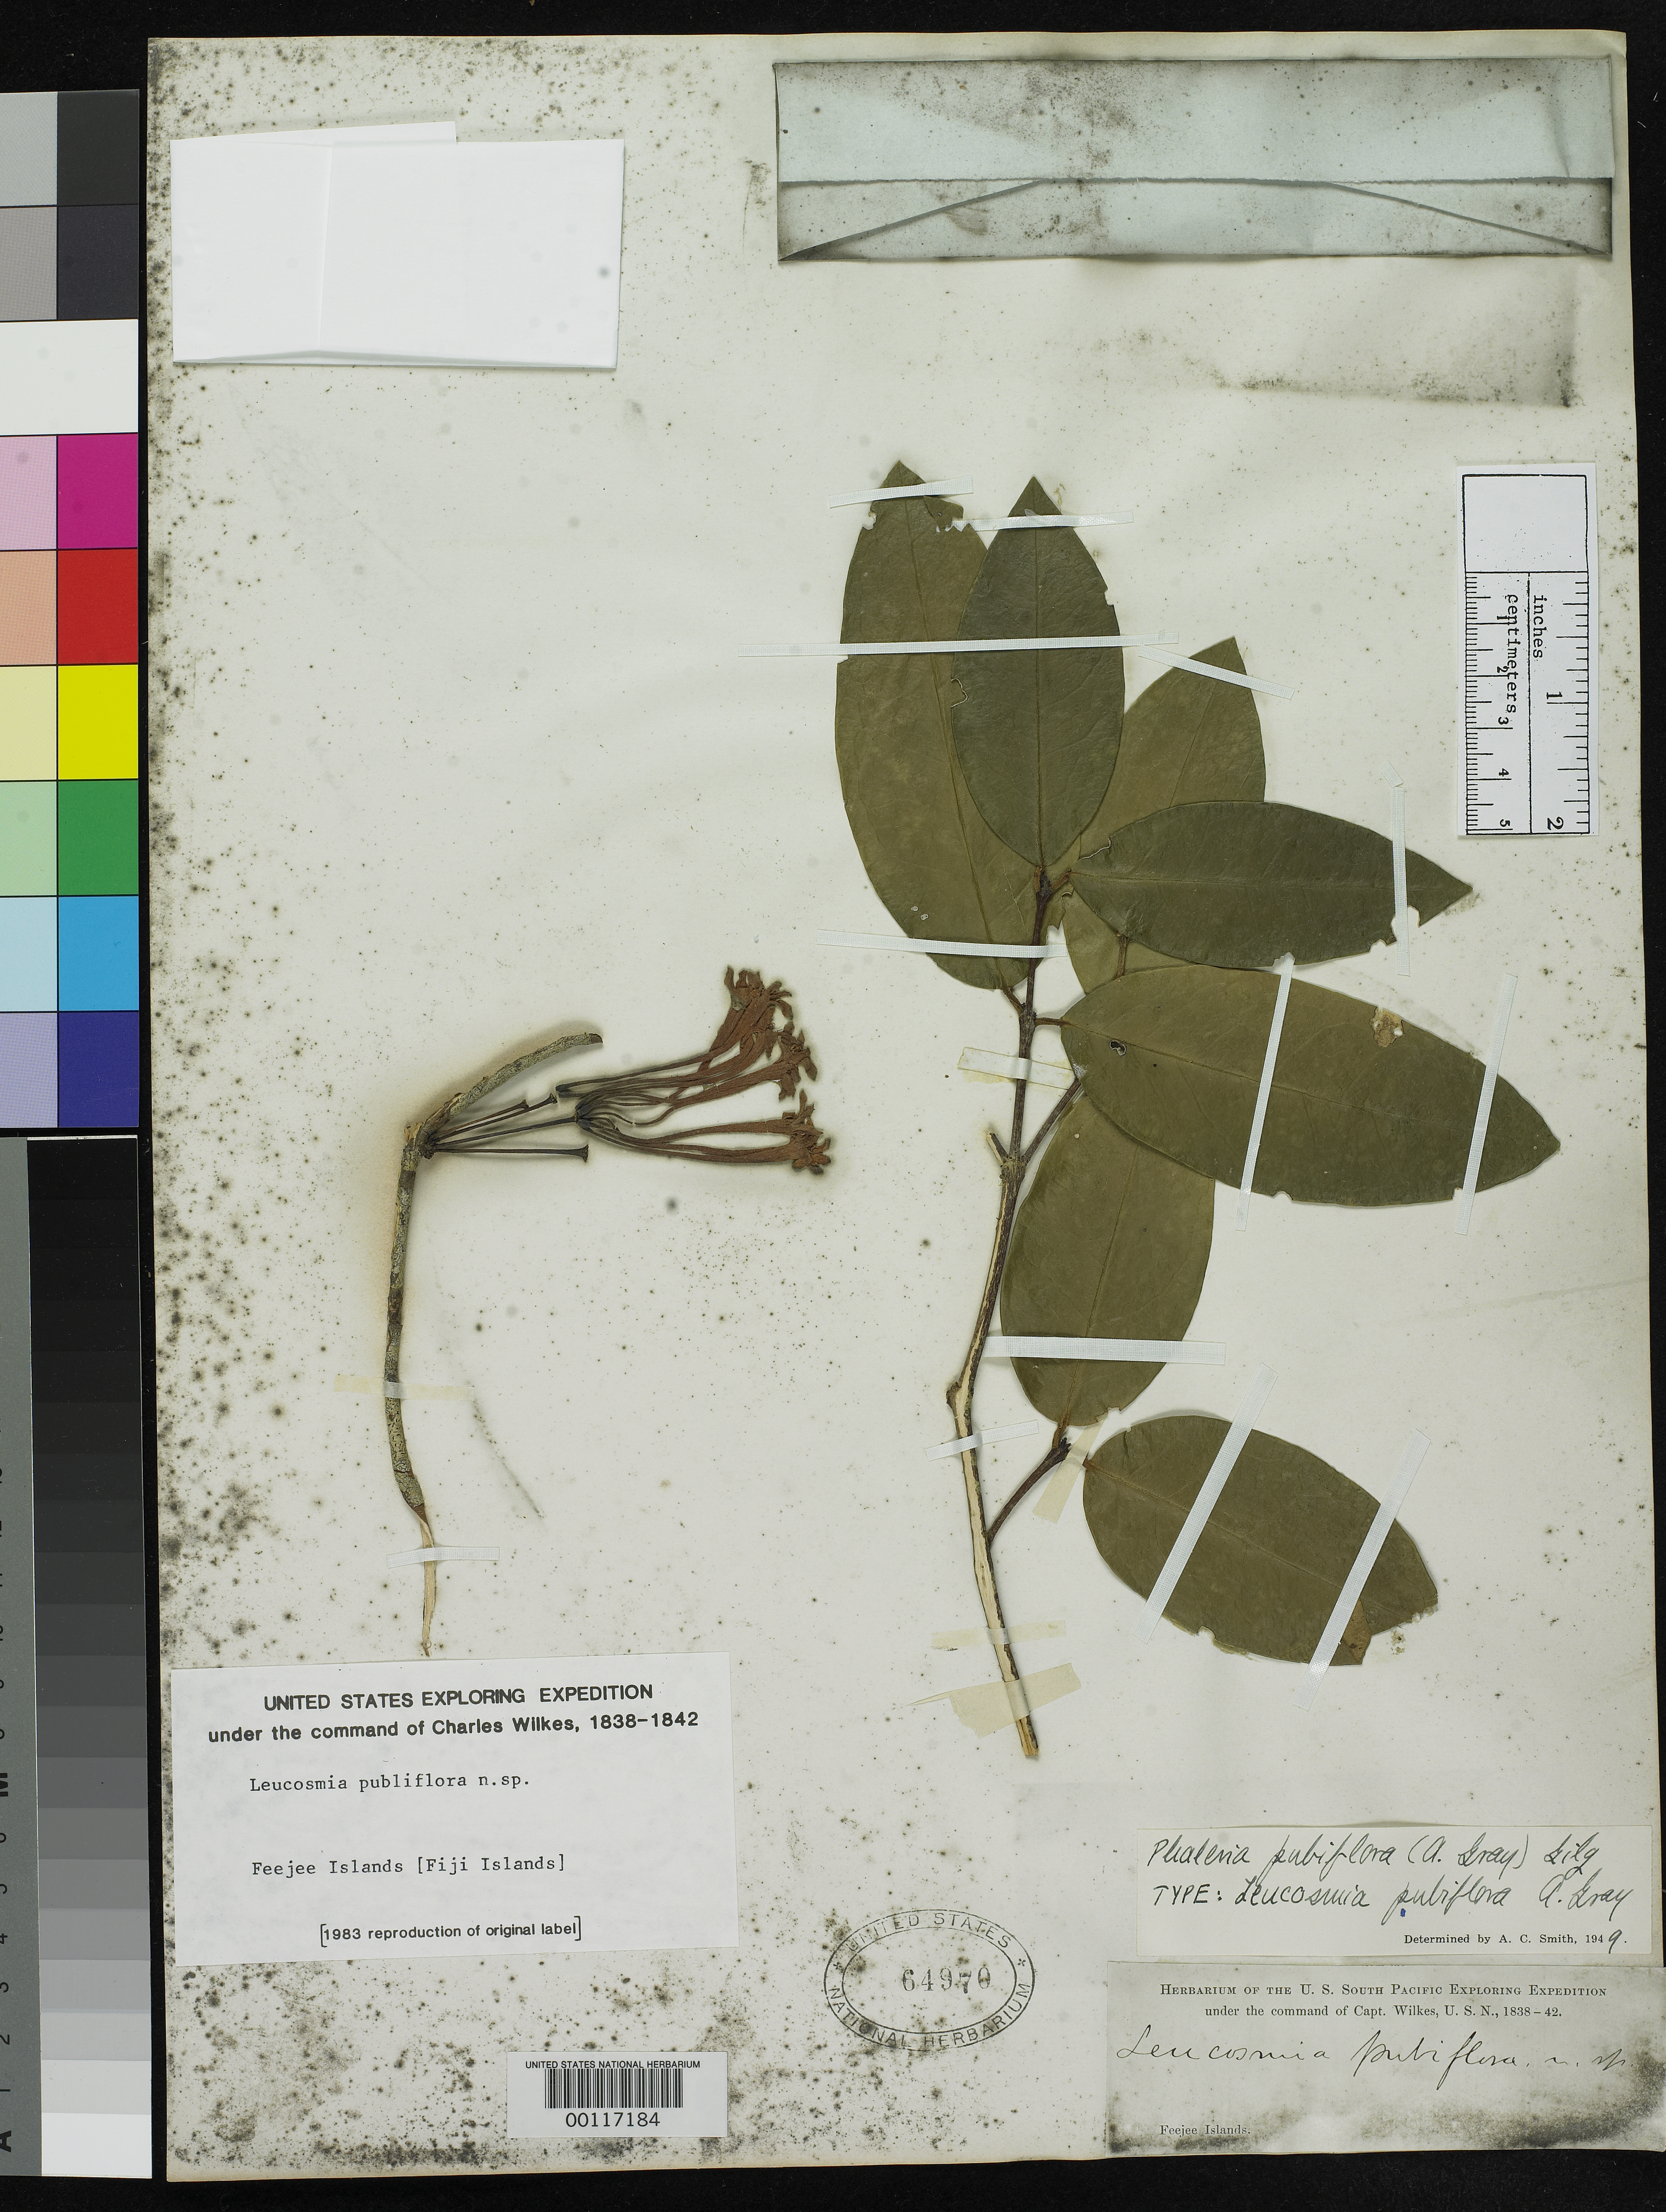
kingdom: Plantae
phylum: Tracheophyta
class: Magnoliopsida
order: Malvales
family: Thymelaeaceae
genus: Leucosmia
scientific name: Leucosmia pubiflora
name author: A. Gray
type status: Holotype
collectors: Wilkes Explor. Exped.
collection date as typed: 1838 to -- --- 1842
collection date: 1838/1842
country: Fiji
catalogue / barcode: US 64970